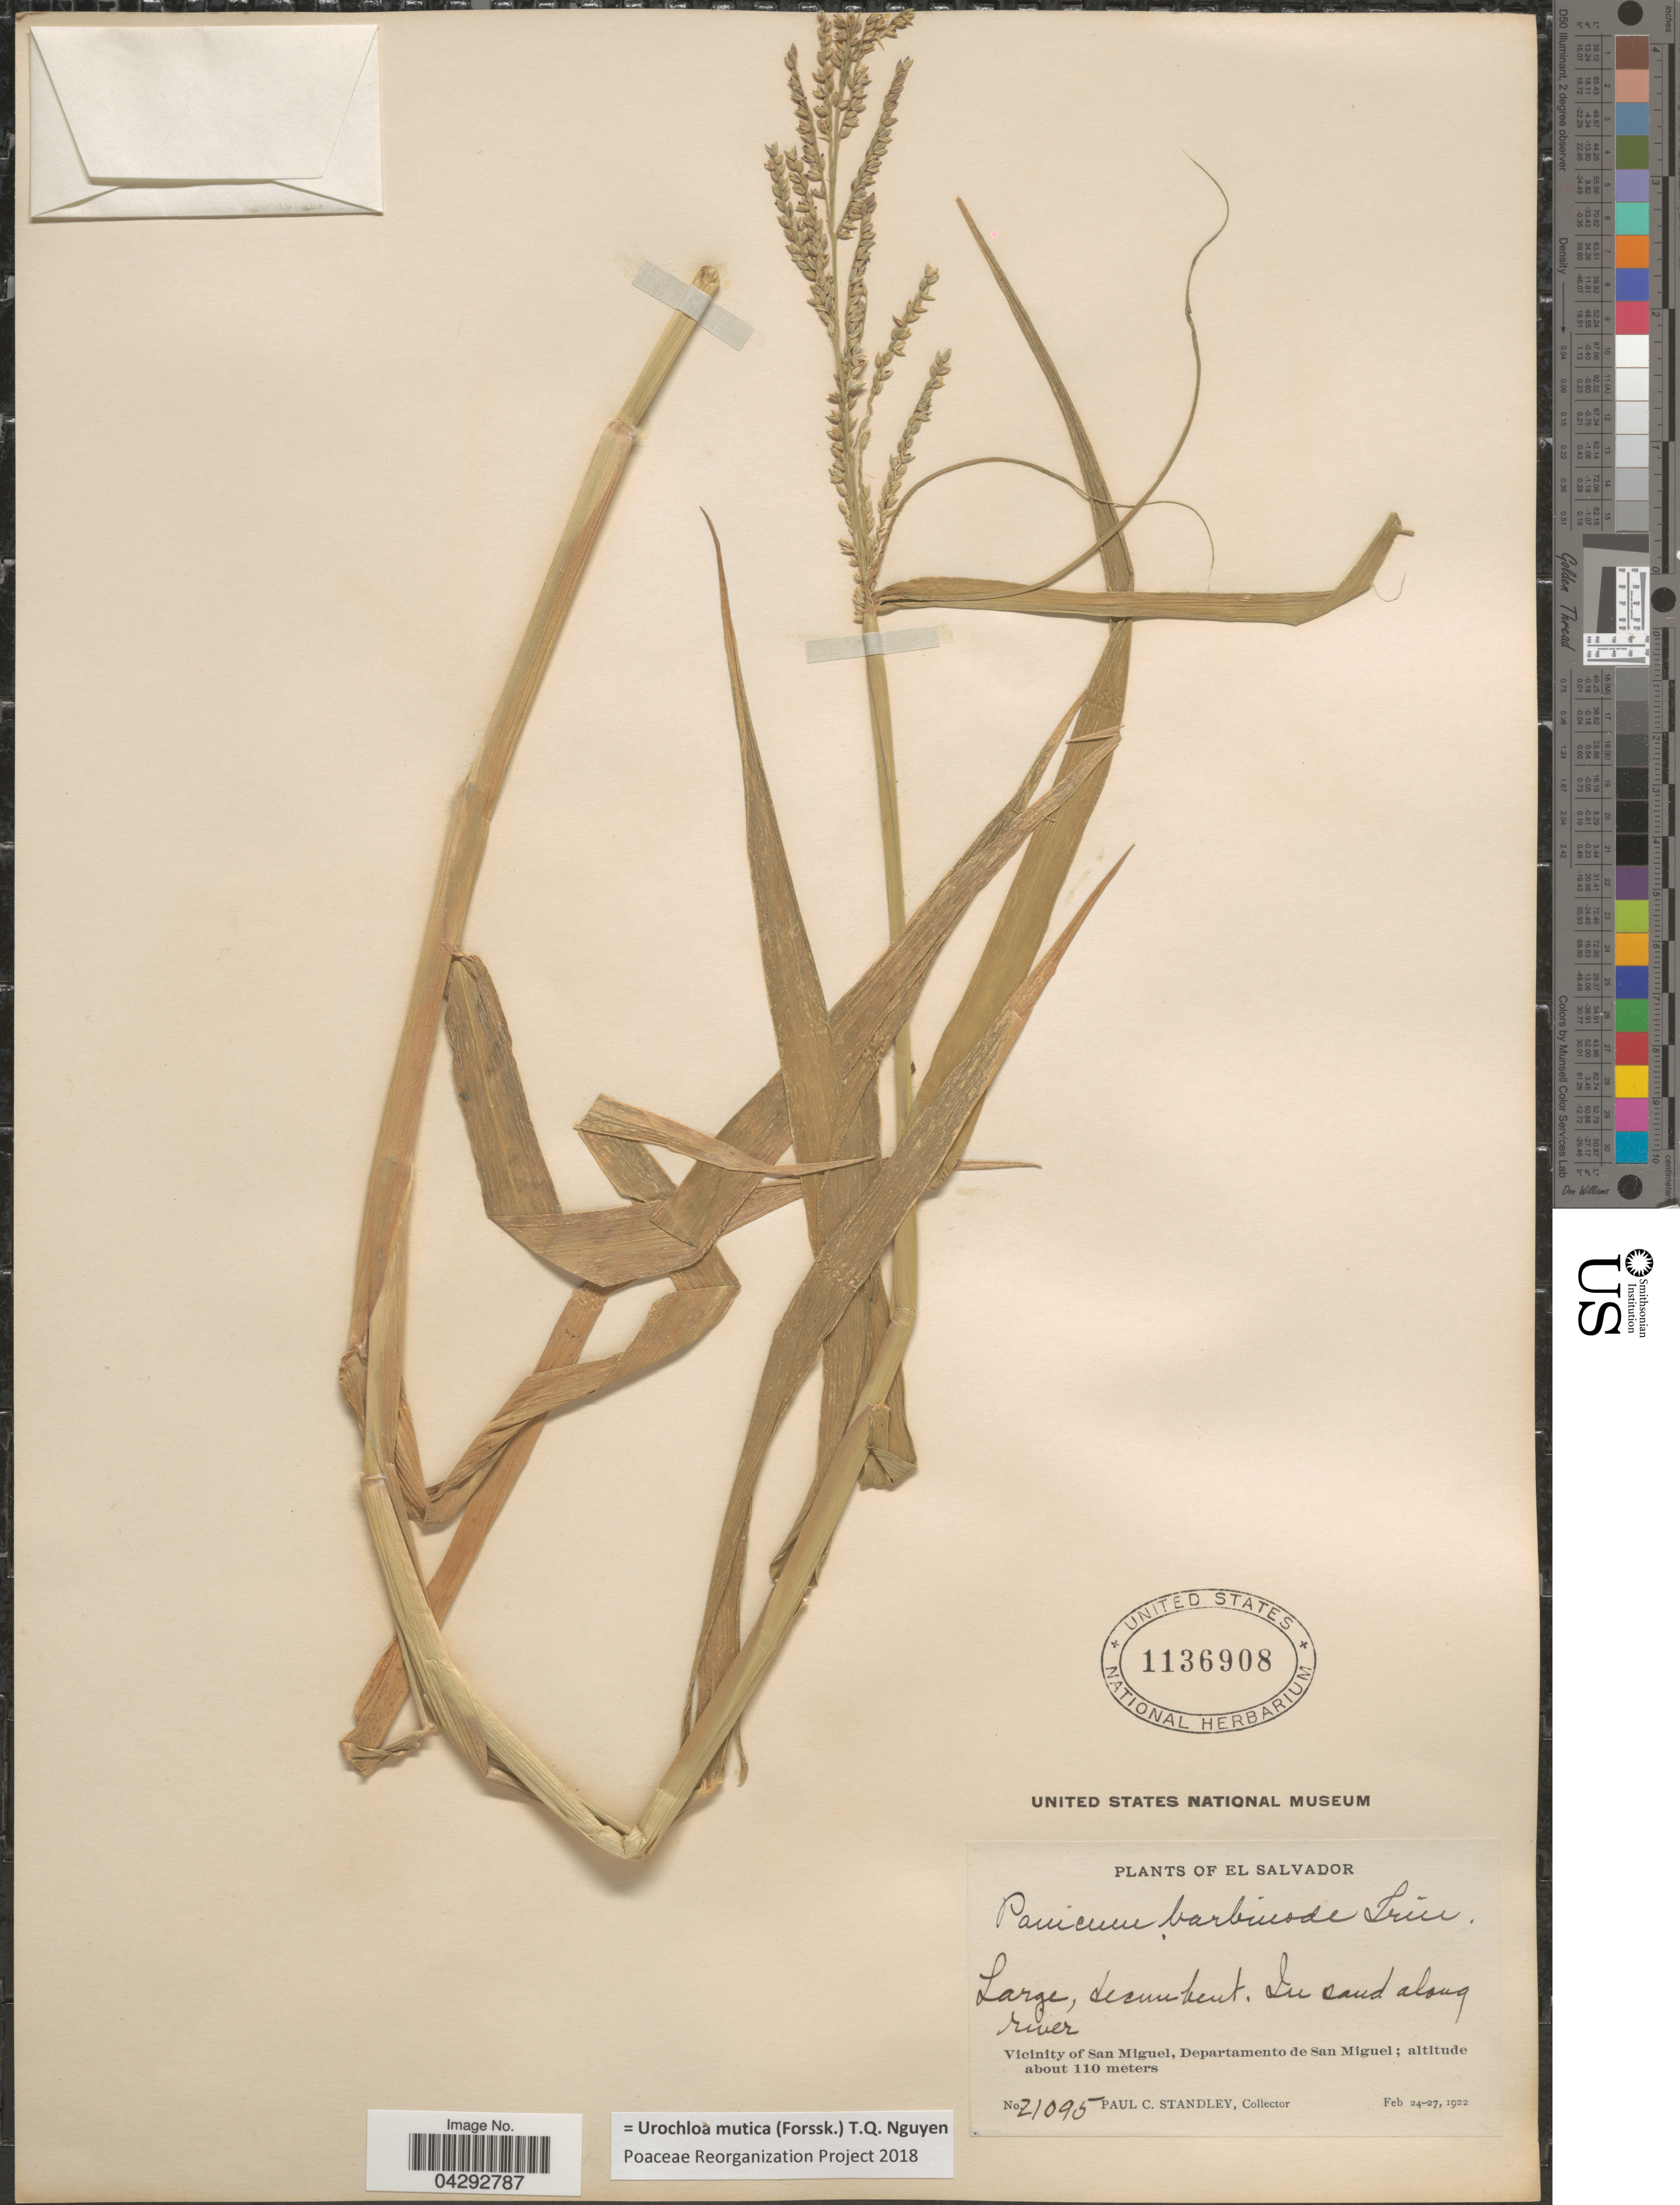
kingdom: Plantae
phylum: Tracheophyta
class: Liliopsida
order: Poales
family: Poaceae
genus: Urochloa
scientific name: Urochloa mutica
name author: (Forssk.) T.Q. Nguyen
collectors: P. C. Standley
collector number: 21095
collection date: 1922-02-24/1922-02-27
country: El Salvador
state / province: San Miguel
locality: Vicinity of San miguel, Departamento de San Miguel.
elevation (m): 110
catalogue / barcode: US 1136908